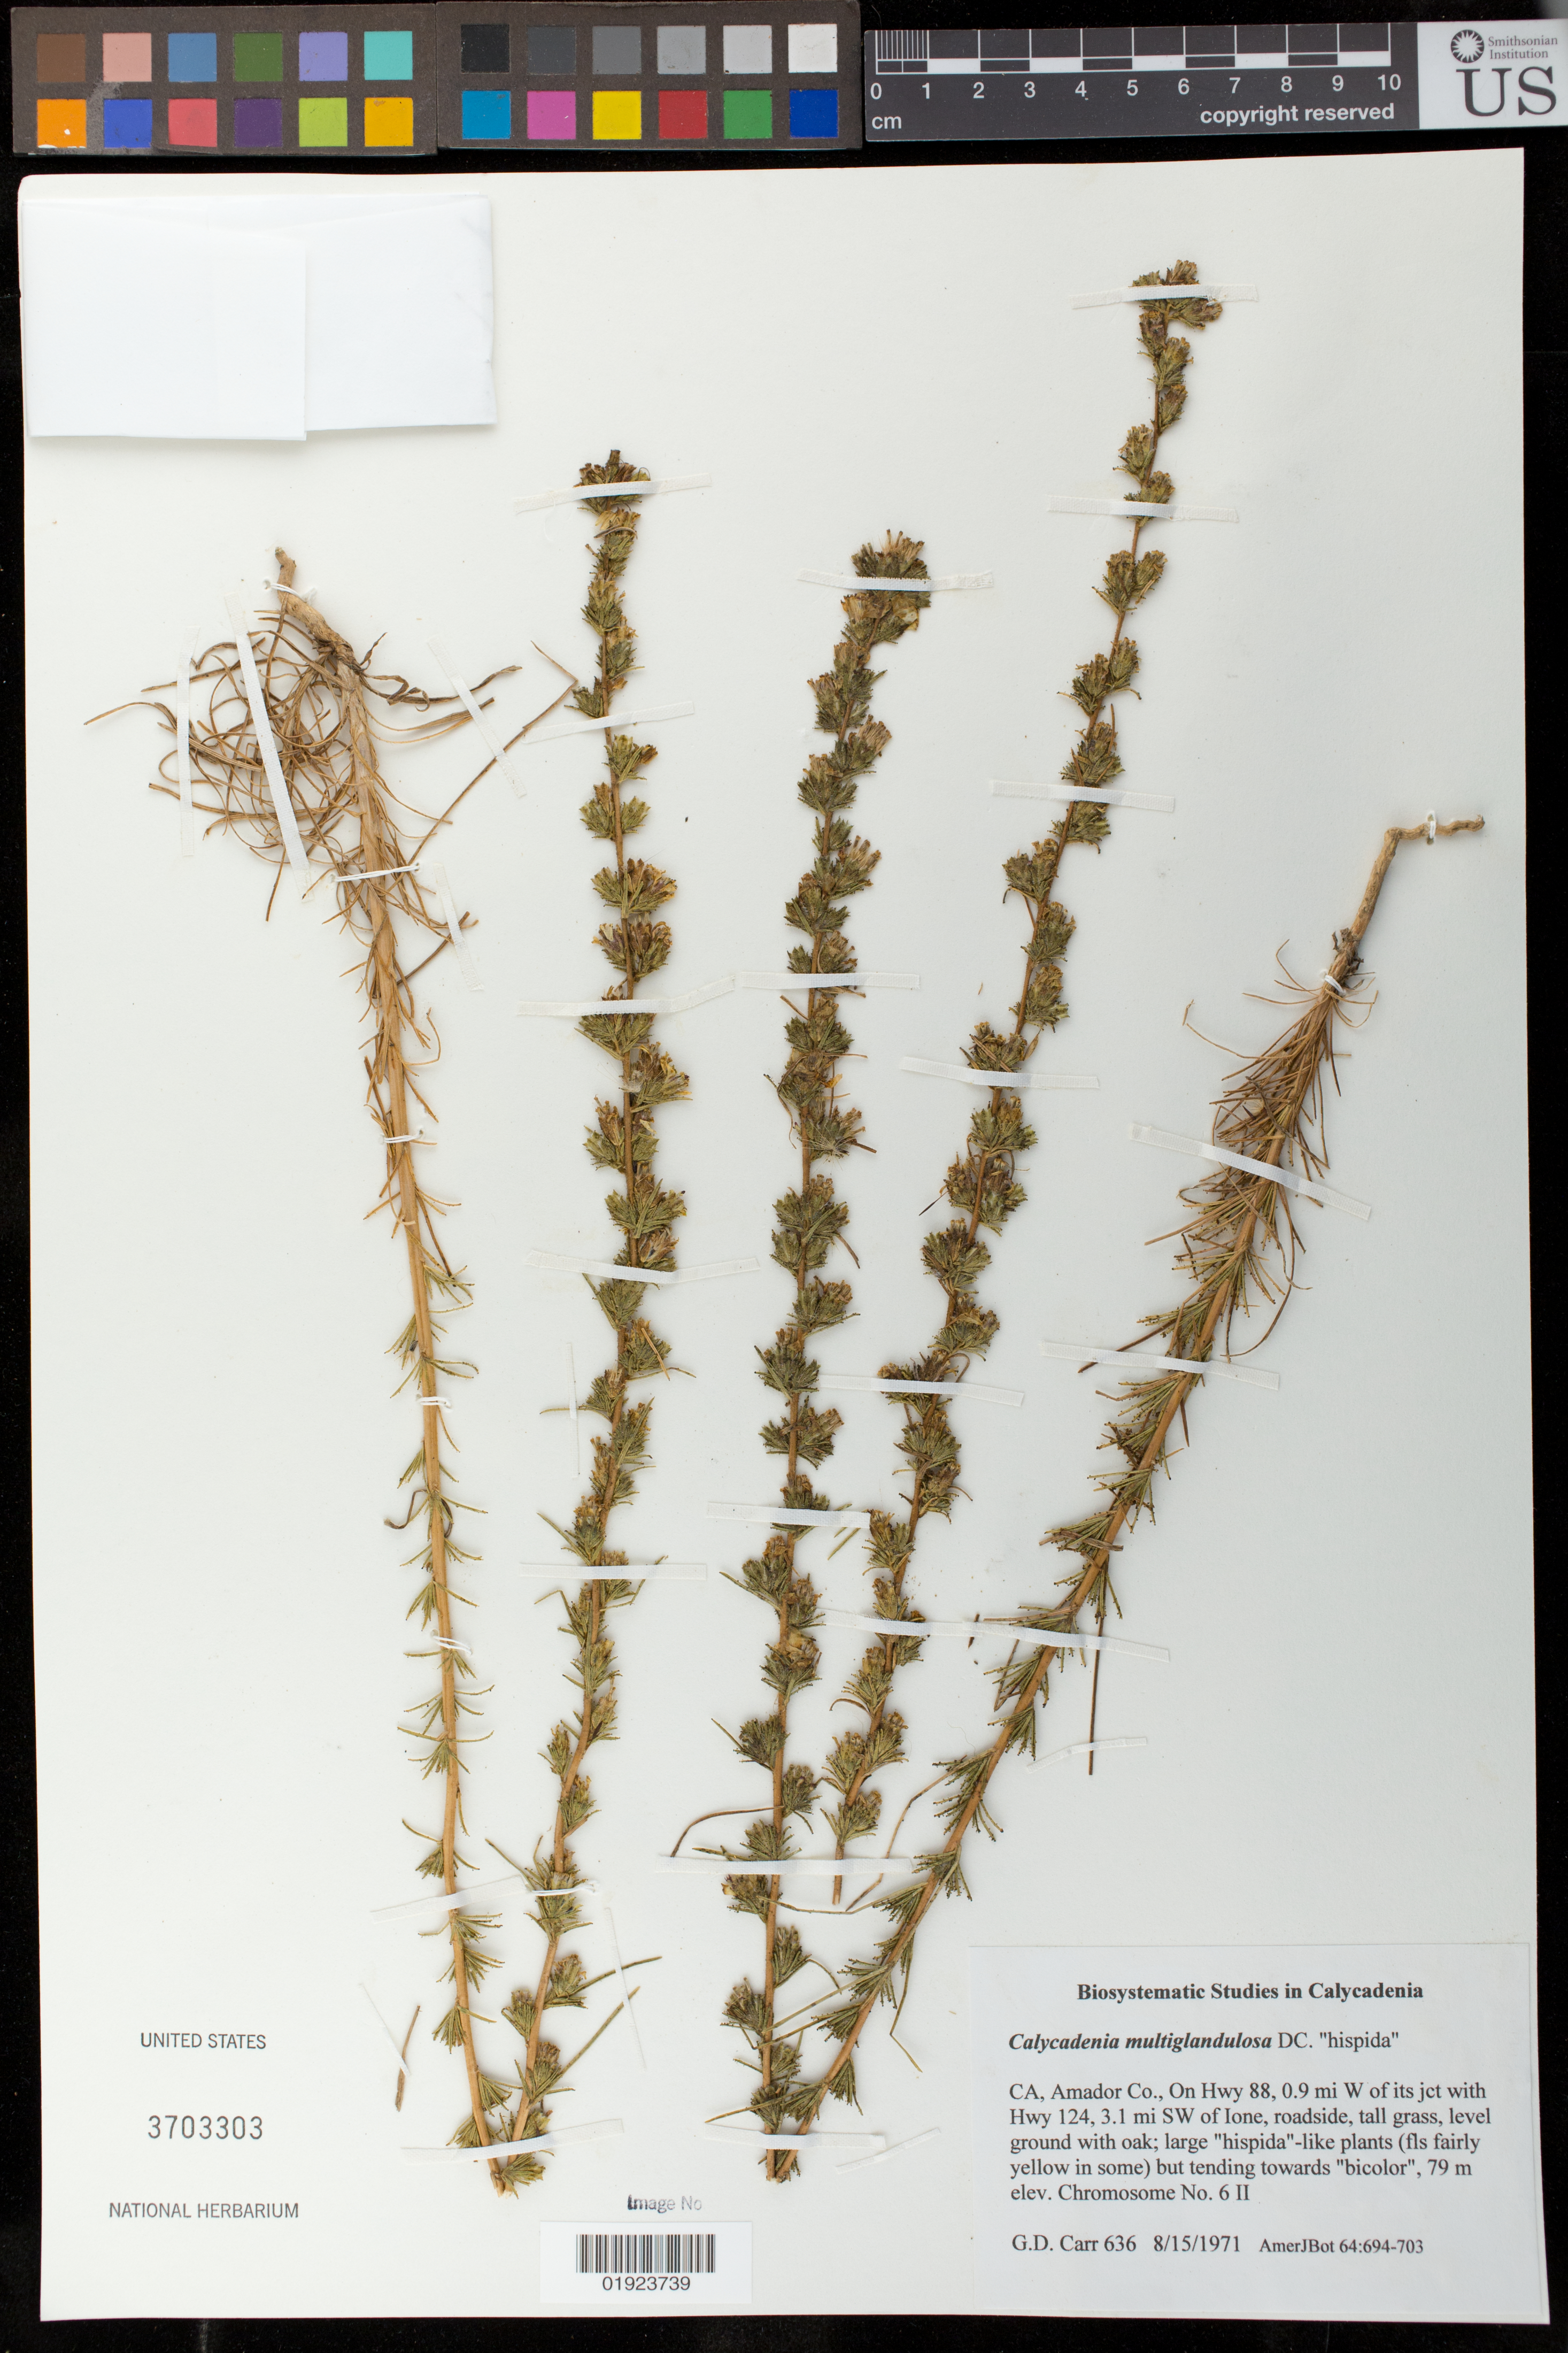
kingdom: Plantae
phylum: Tracheophyta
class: Magnoliopsida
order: Asterales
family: Asteraceae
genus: Calycadenia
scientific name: Calycadenia multiglandulosa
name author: DC.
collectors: G. Carr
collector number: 636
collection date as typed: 8/15/1971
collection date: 1971-08-15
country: United States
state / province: California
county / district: Amador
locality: On Hwy 88, 0.9 mi W of its jct with Hwy 124, 3.1 mi SW of Ione, roadside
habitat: tall grass, level ground with oak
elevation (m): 79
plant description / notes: Chromosome No. 6 II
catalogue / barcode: US 3703303